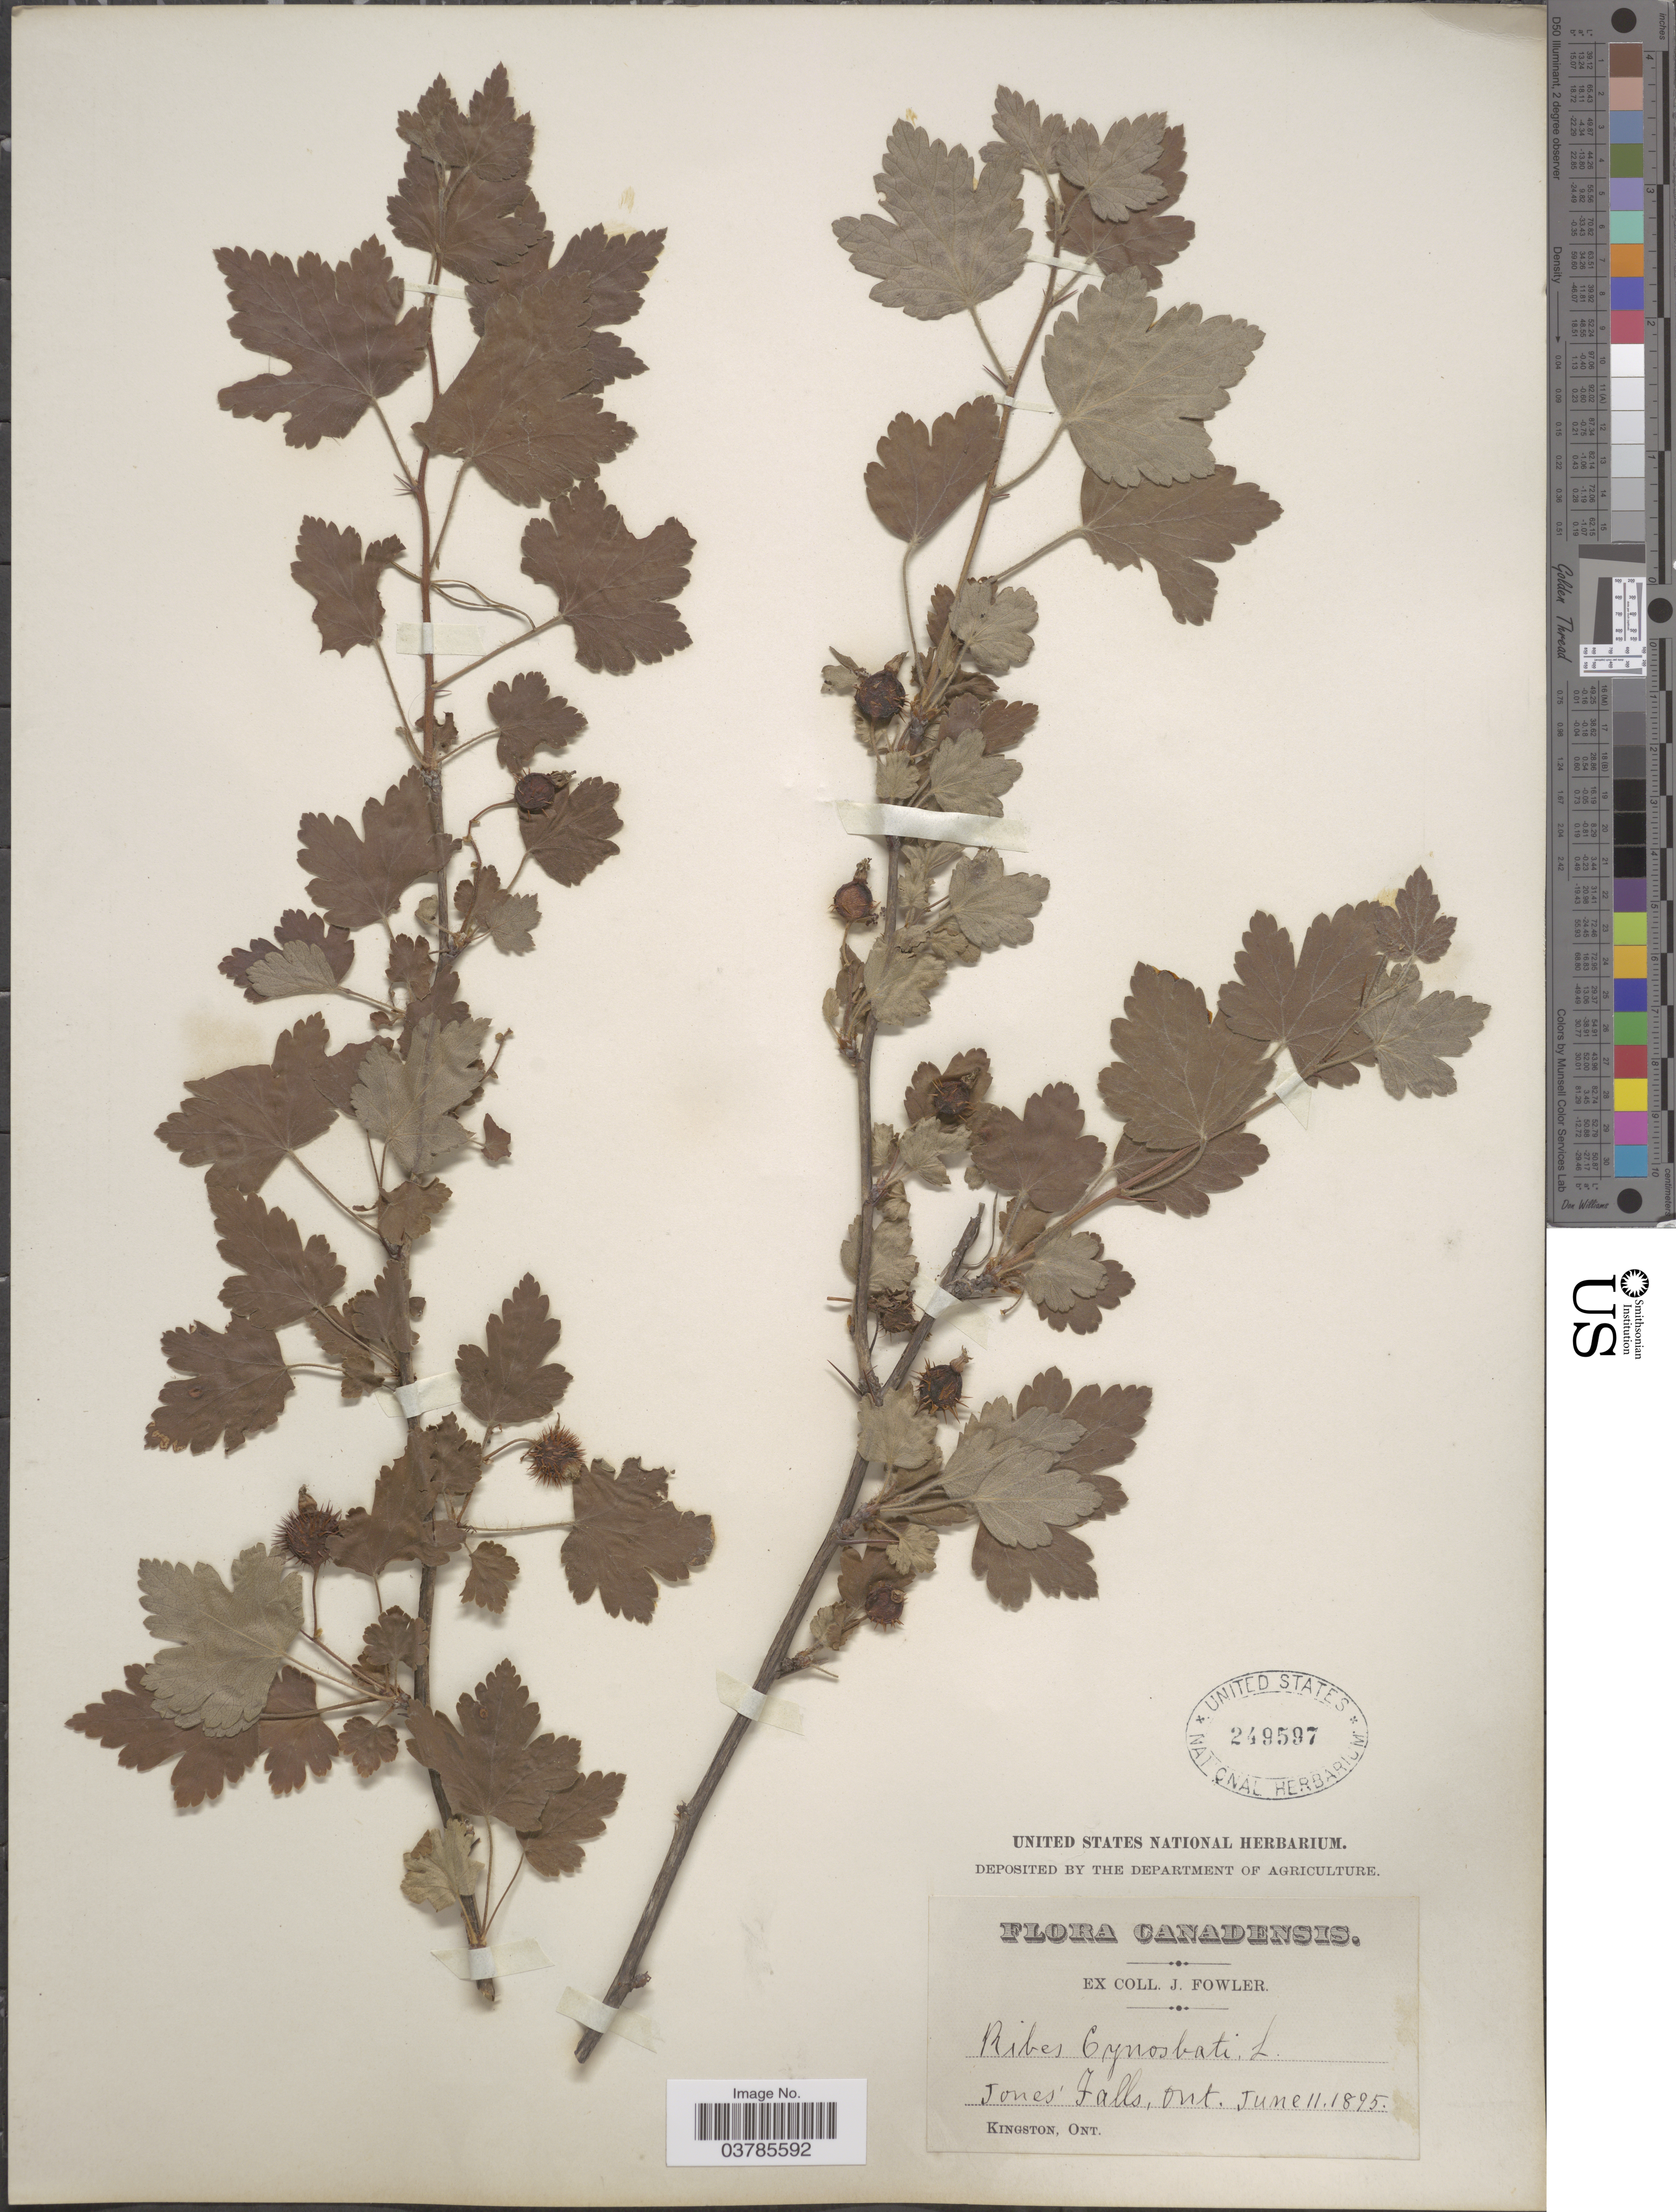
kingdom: Plantae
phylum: Tracheophyta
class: Magnoliopsida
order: Saxifragales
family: Grossulariaceae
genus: Ribes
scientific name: Ribes cynosbati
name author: L.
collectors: J. Fowler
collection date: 1895-06-11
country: Canada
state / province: Ontario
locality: Jones' Falls.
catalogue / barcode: US 249597